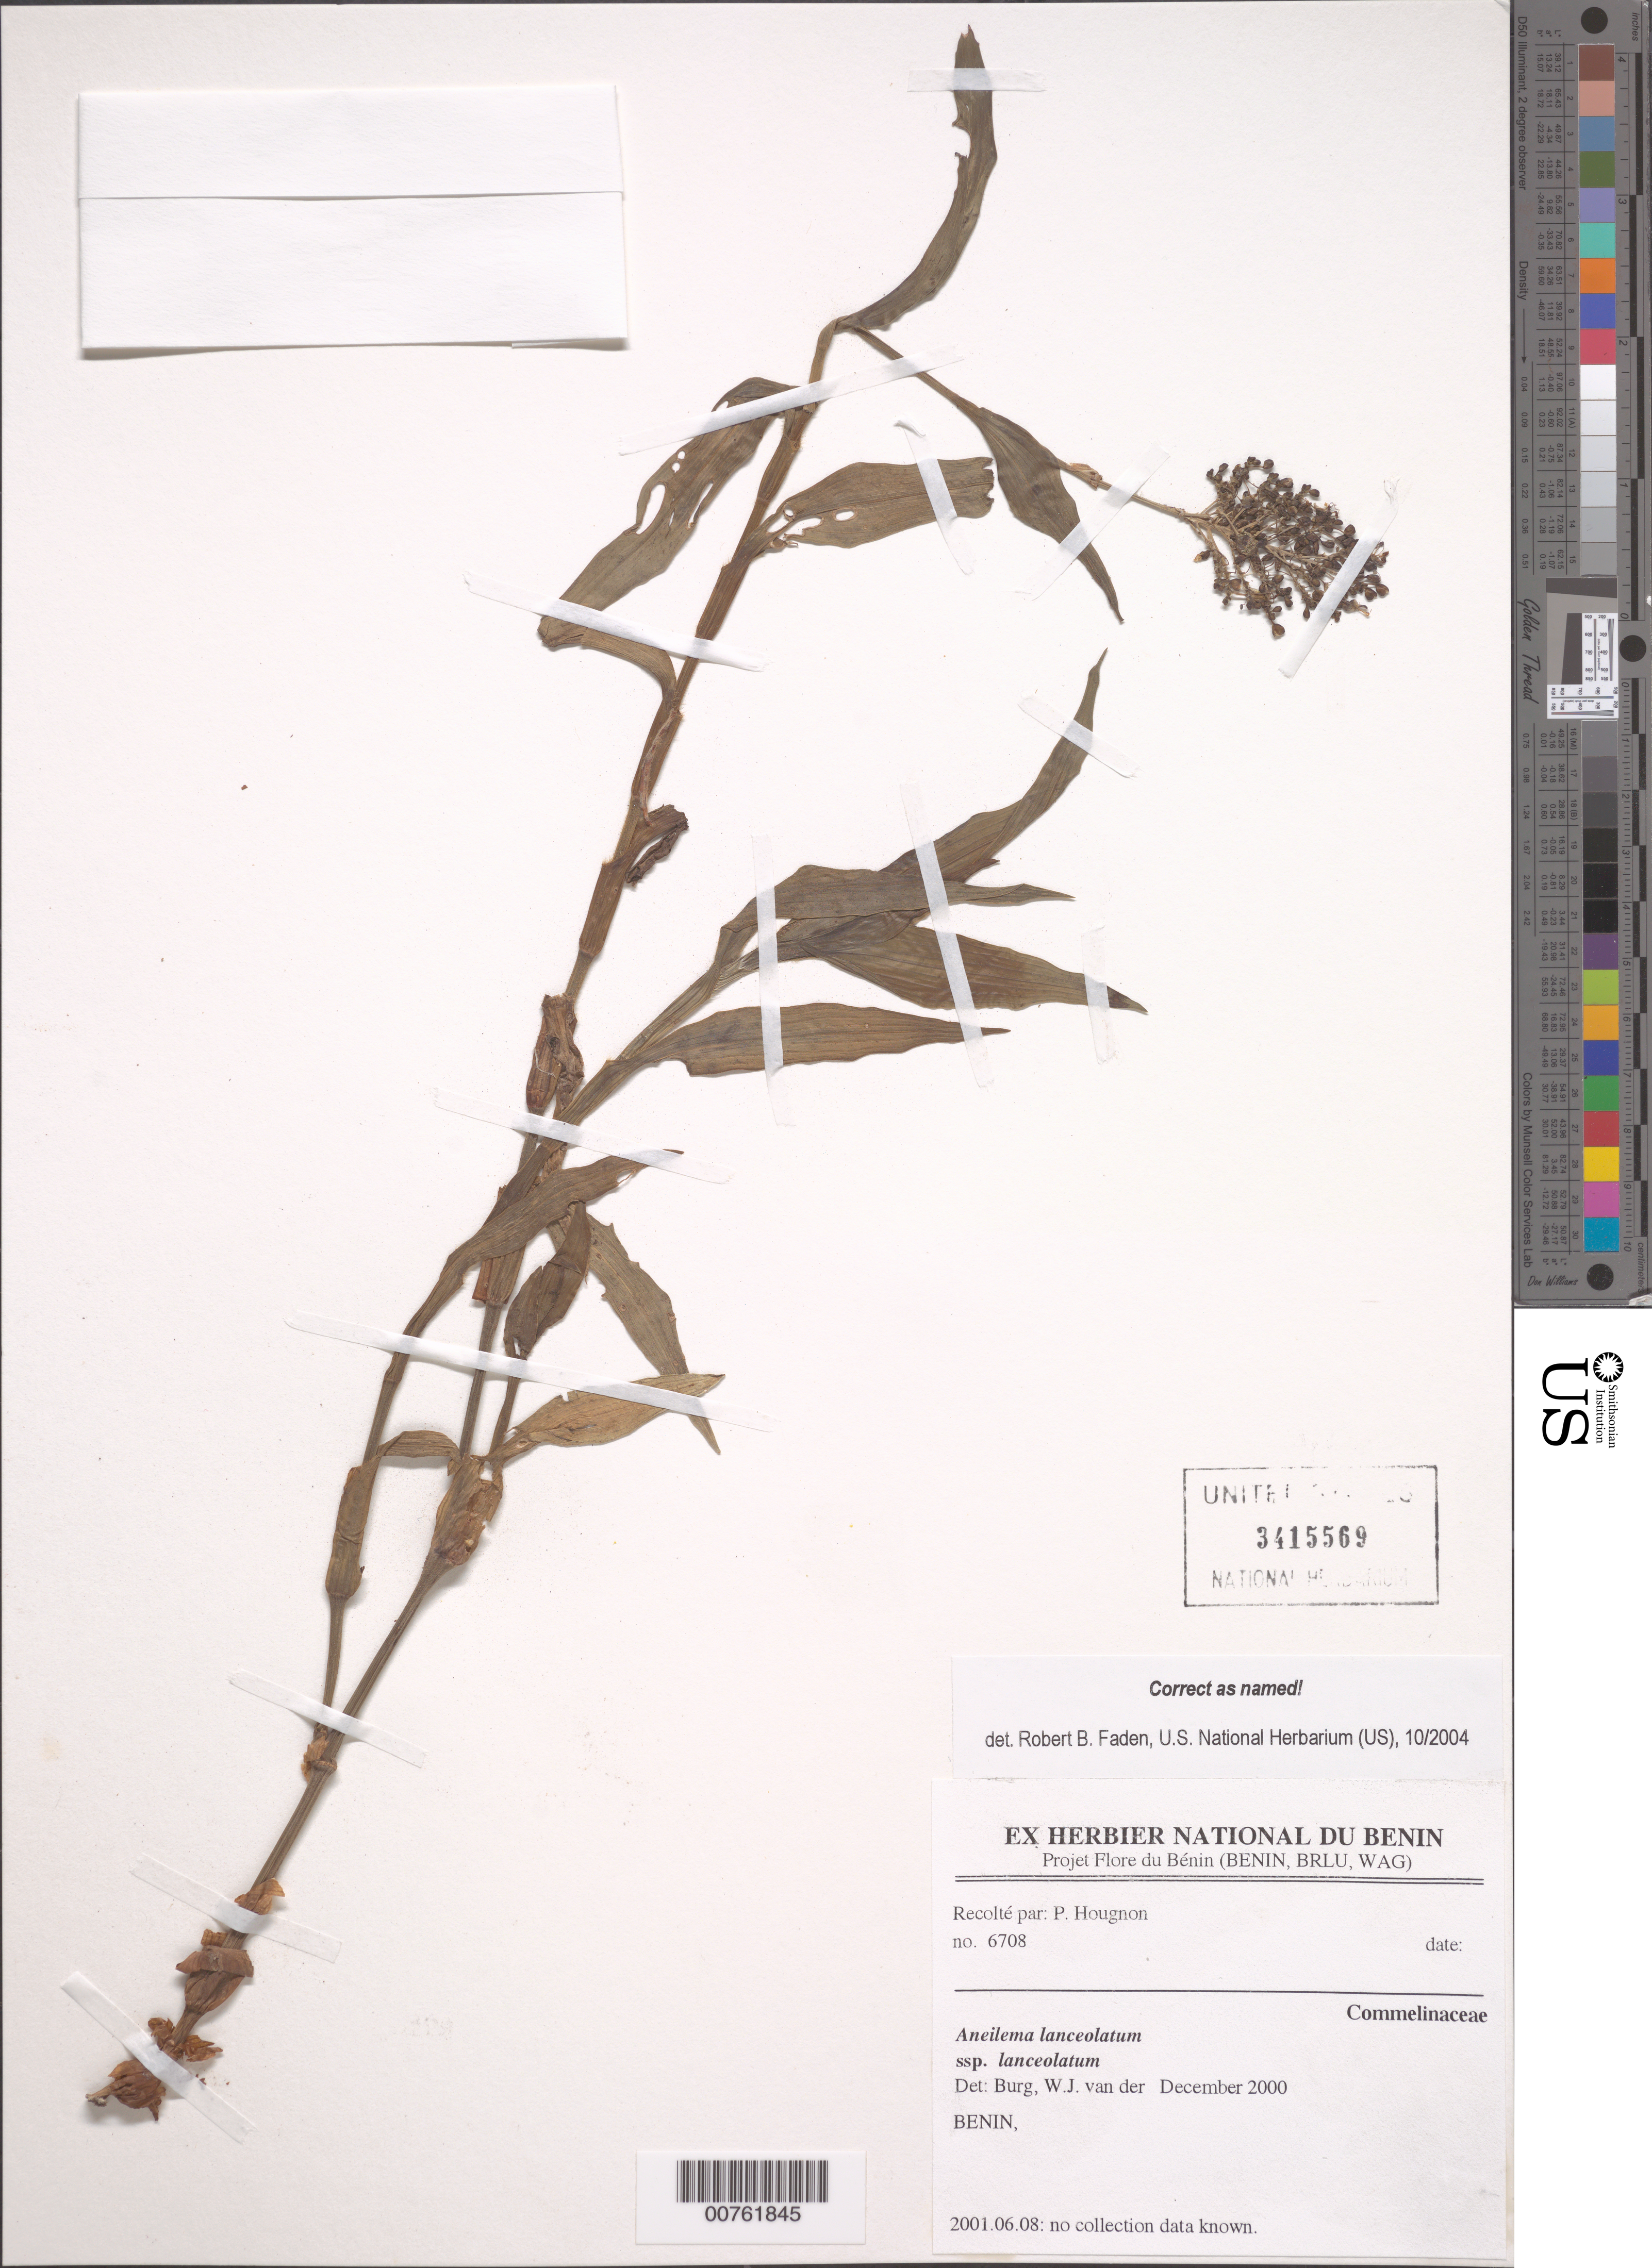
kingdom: Plantae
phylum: Tracheophyta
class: Liliopsida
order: Commelinales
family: Commelinaceae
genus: Aneilema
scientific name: Aneilema lanceolatum subsp. lanceolatum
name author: Benth.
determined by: Faden, Robert B., (US), Smithsonian Institution - National Museum of Natural History (UNITED STATES)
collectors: P. Hougnon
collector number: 6708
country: Benin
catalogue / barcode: US 3415569